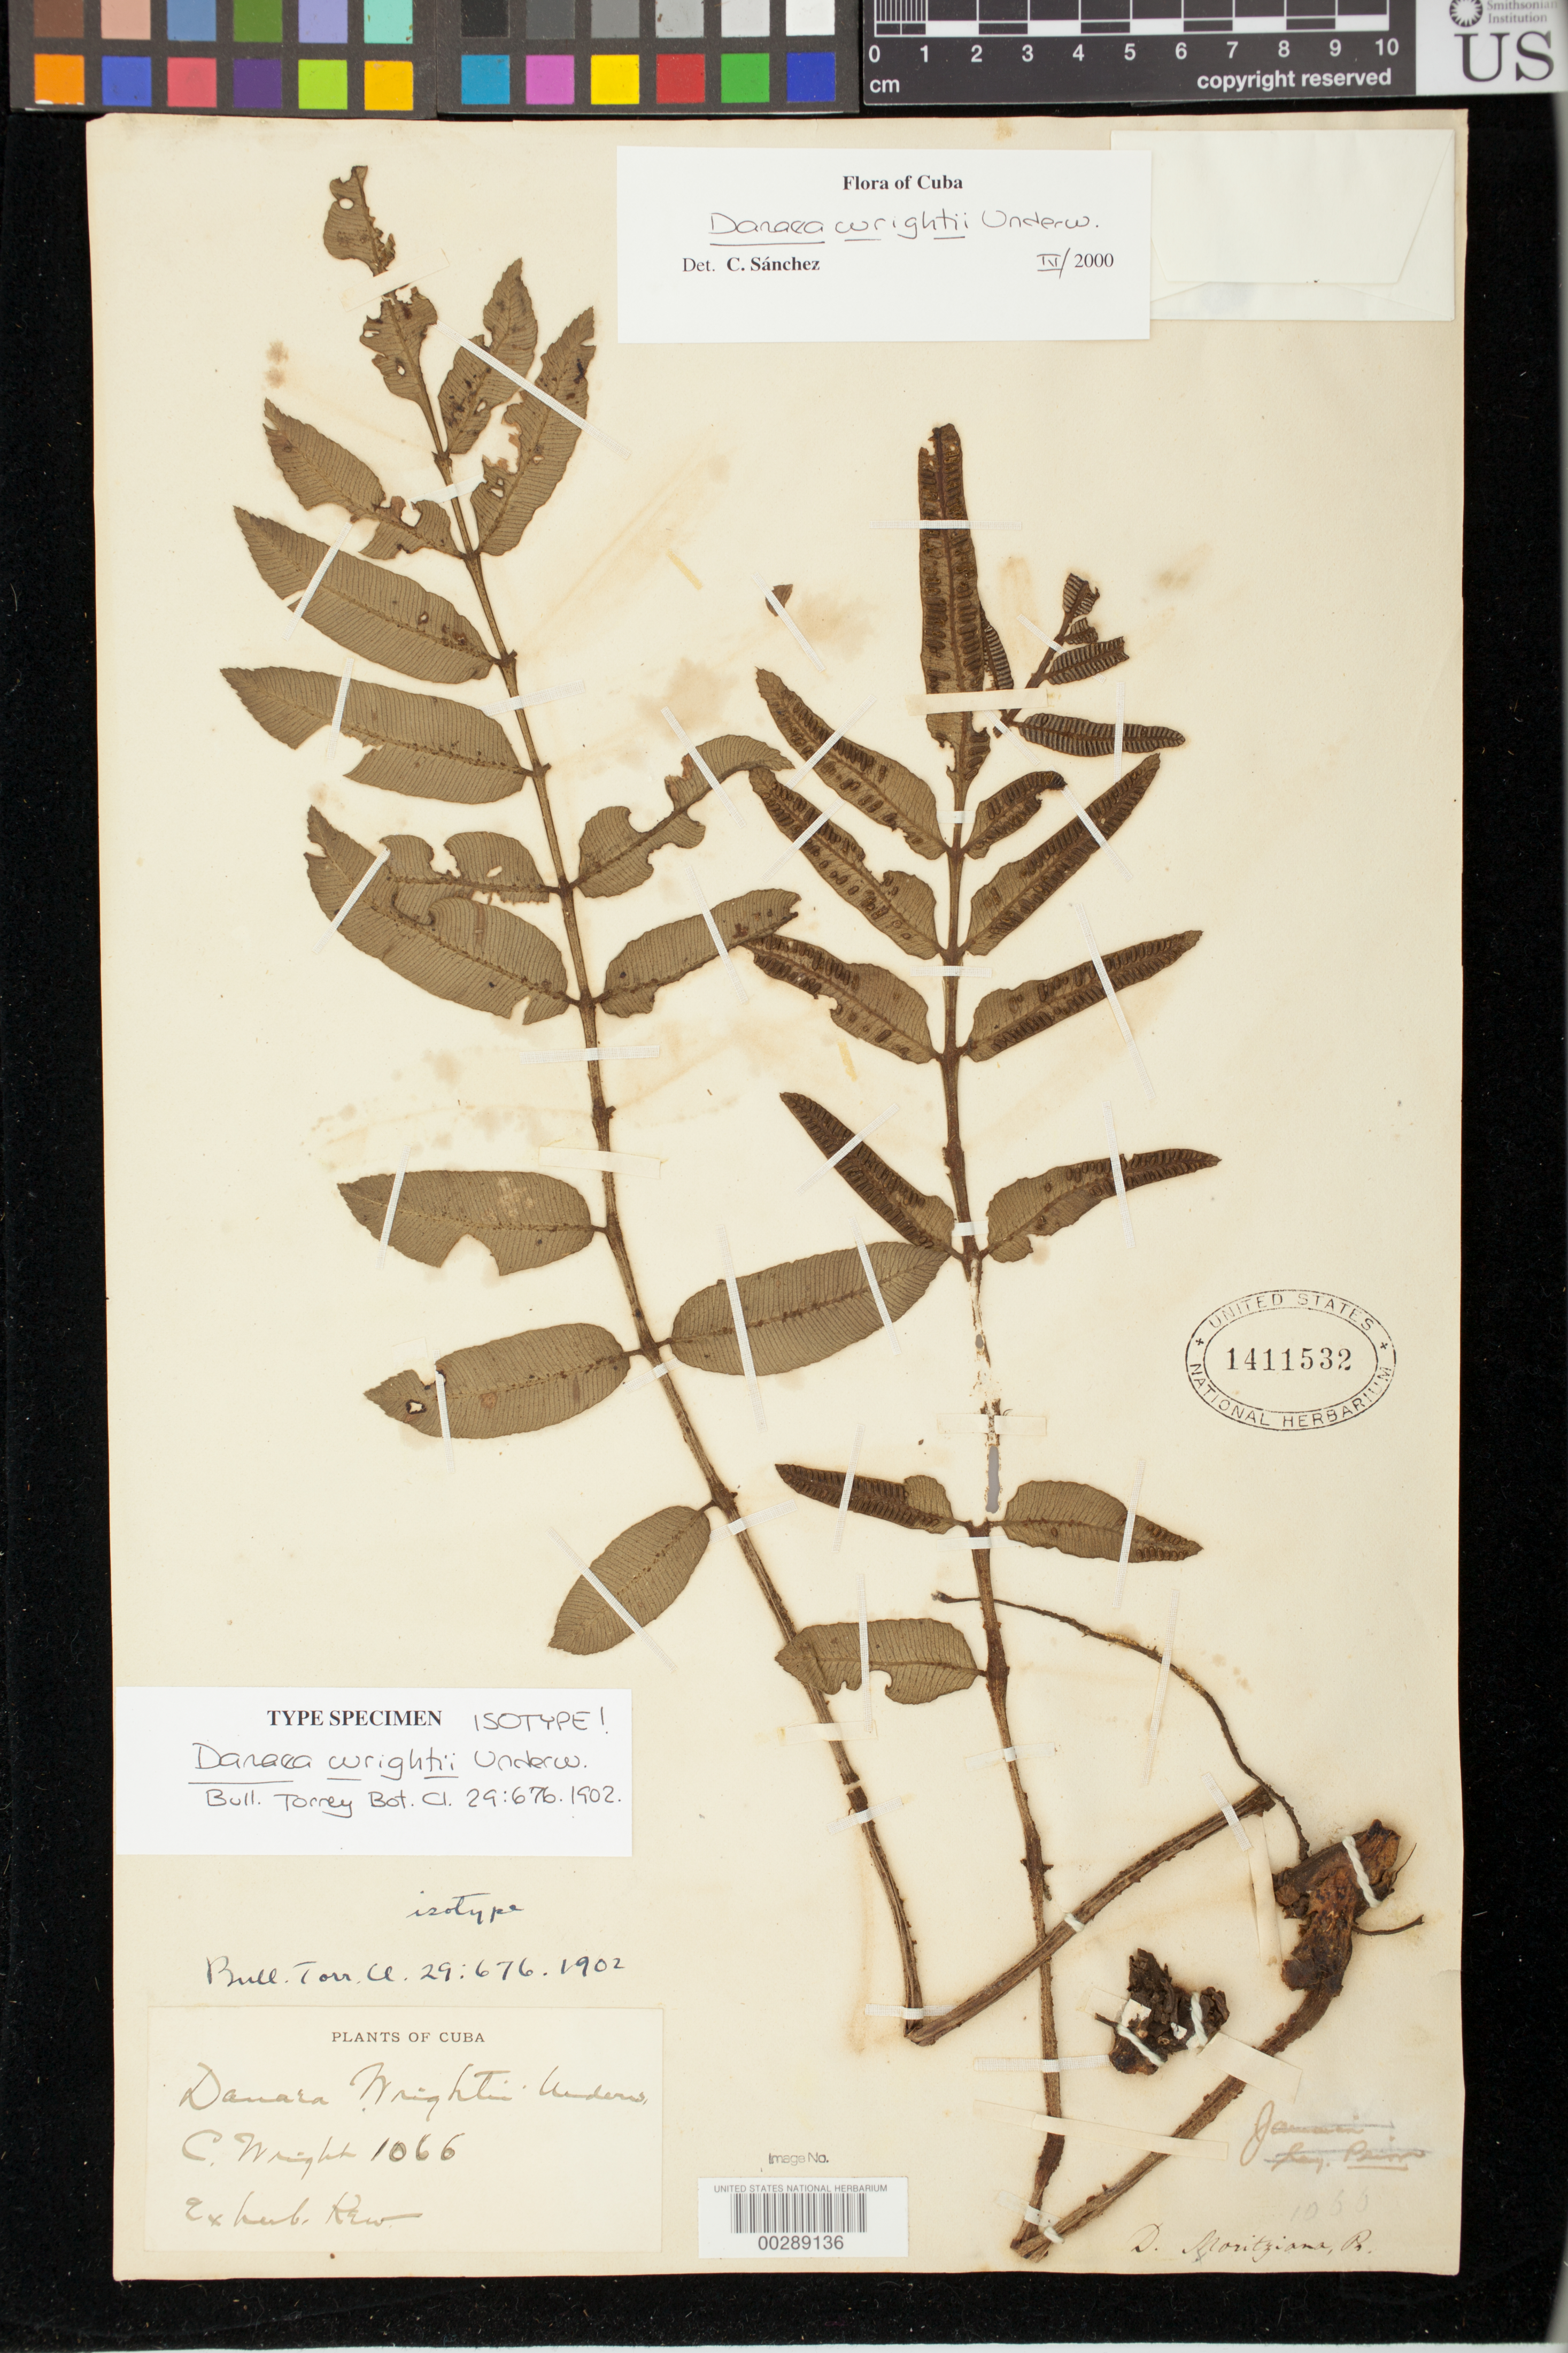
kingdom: Plantae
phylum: Tracheophyta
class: Polypodiopsida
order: Marattiales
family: Marattiaceae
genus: Danaea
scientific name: Danaea wrightii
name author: Underw.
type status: Isotype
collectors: C. Wright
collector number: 1066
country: Cuba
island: Greater Antilles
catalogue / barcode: US 1411532